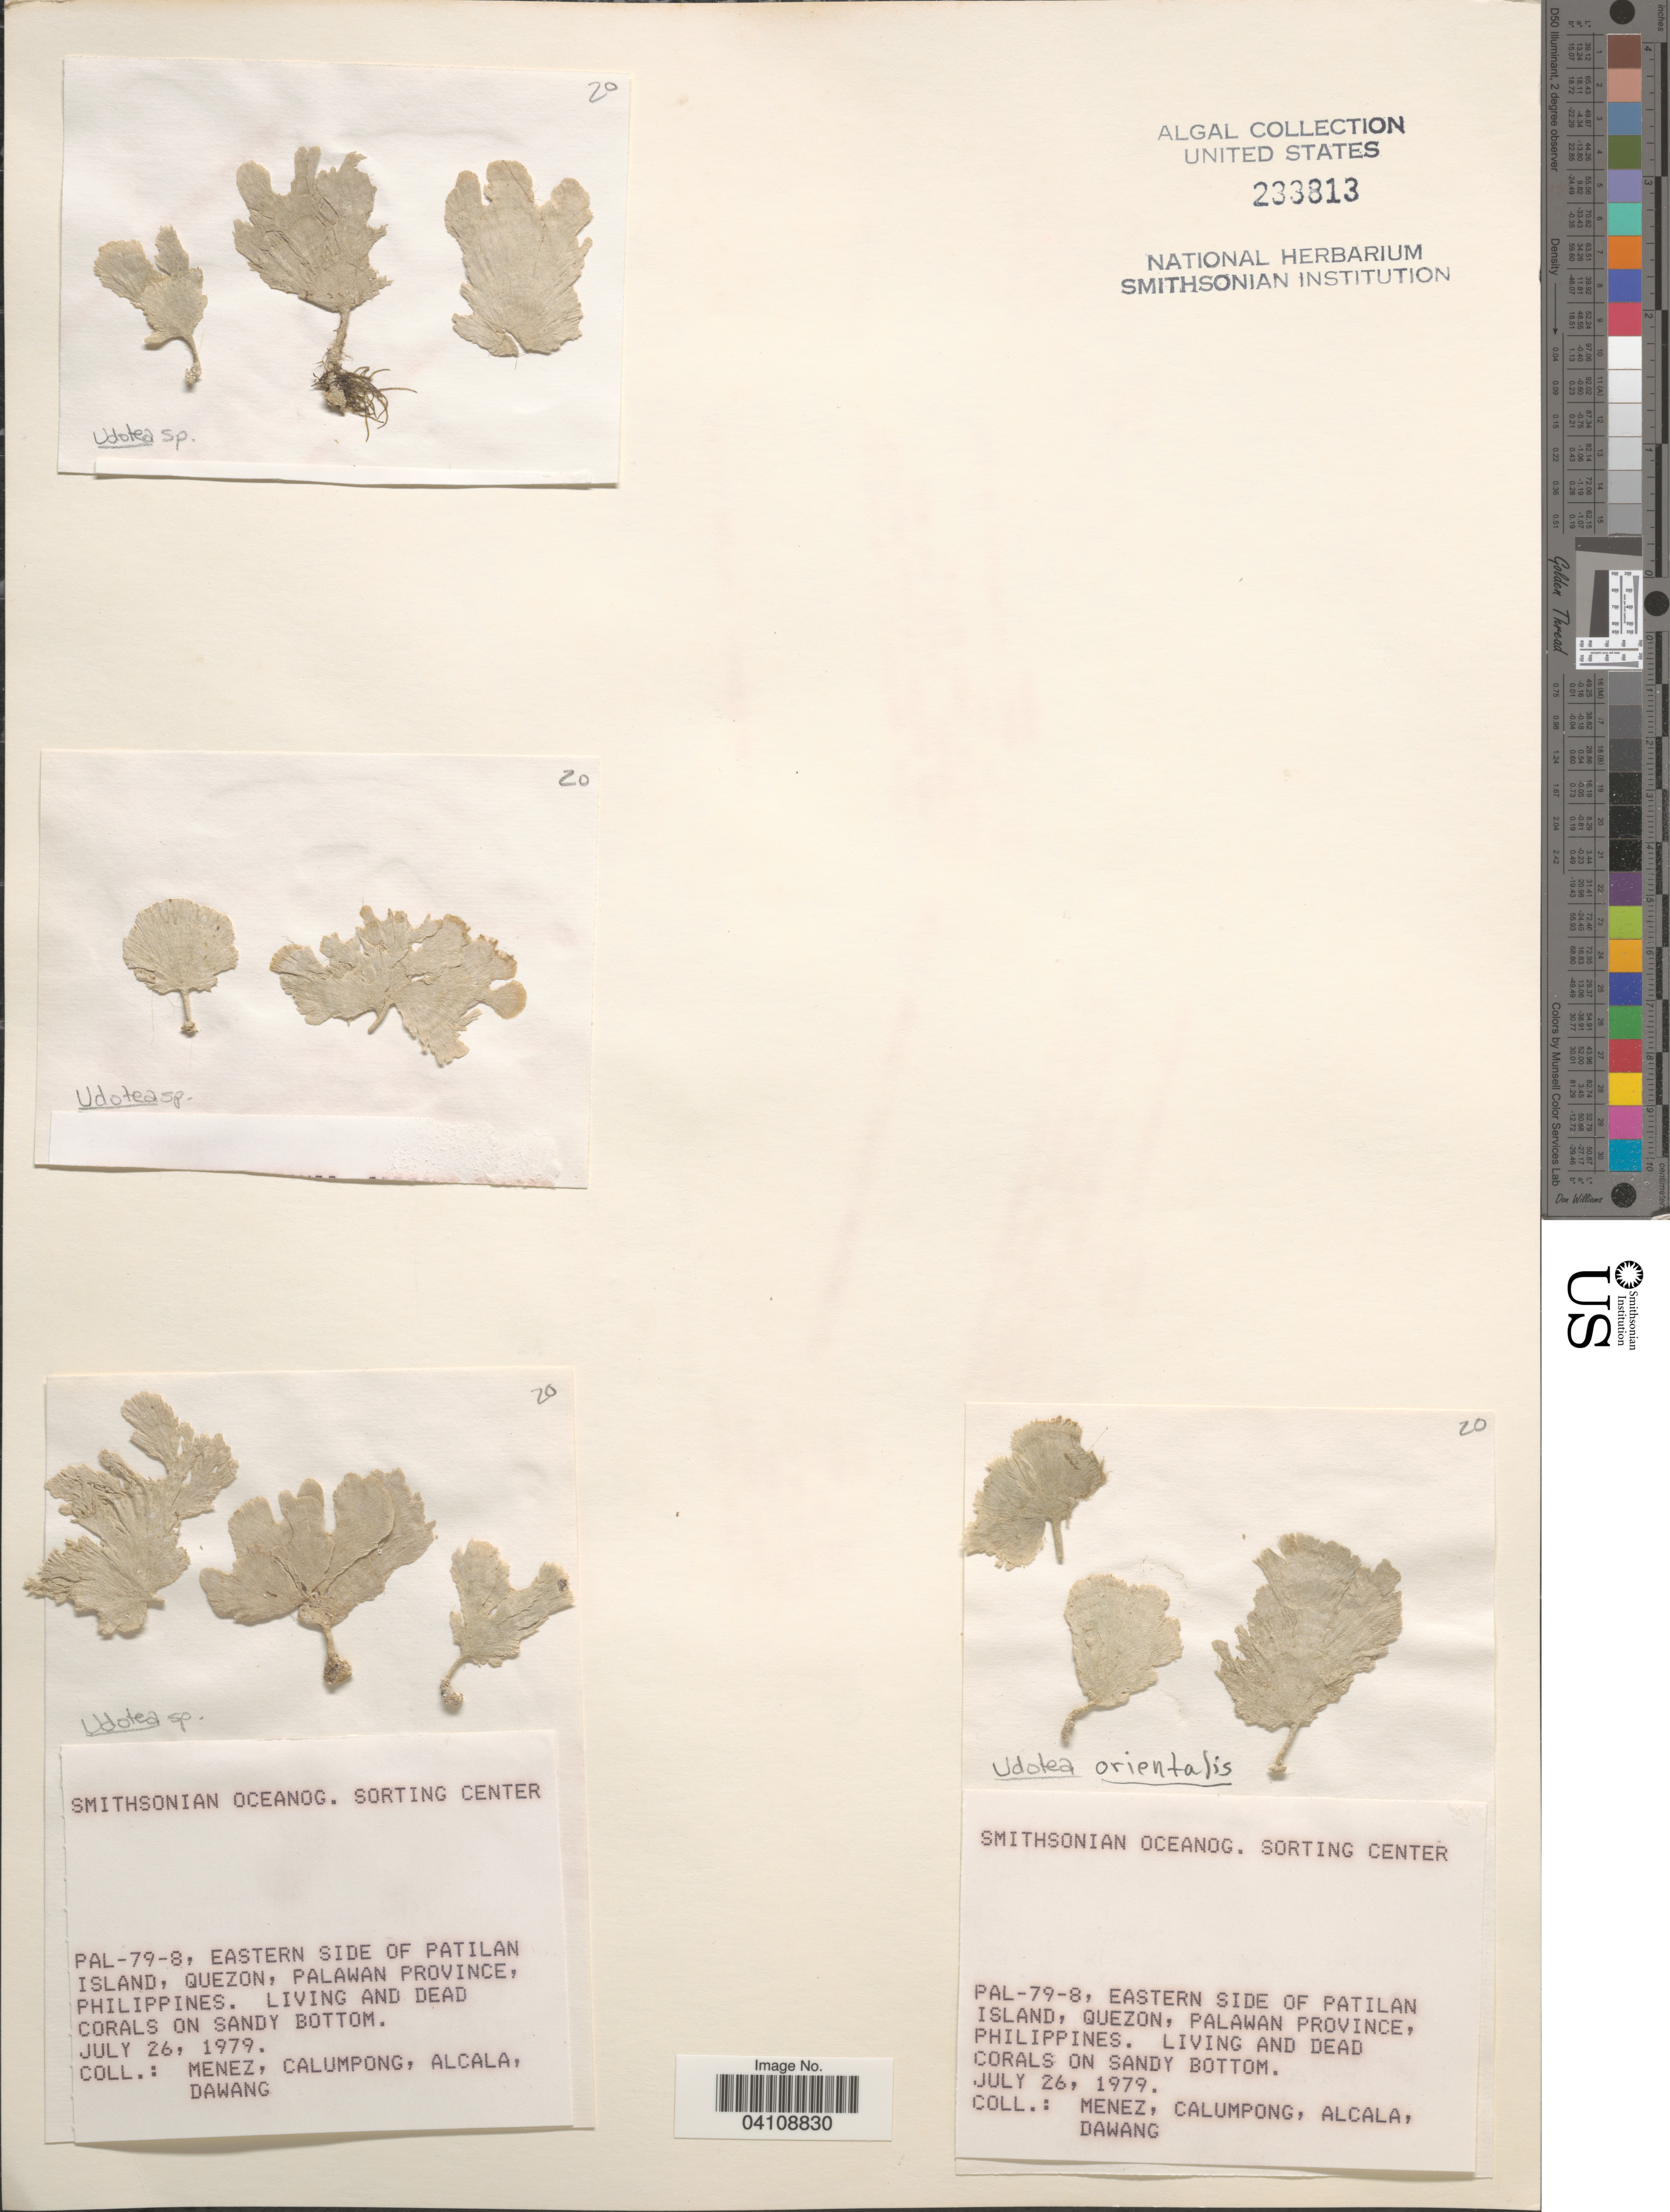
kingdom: Plantae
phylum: Chlorophyta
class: Ulvophyceae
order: Bryopsidales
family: Udoteaceae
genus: Udotea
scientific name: Udotea orientalis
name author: A. Gepp & E. Gepp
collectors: Menez, Calumpong, Alcala & Dawang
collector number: PAL-79-8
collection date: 1979-07-26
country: Philippines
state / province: Mimaropa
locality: Eastern side of Patilan Island, Quezon, Palawan Province.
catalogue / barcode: US 233813